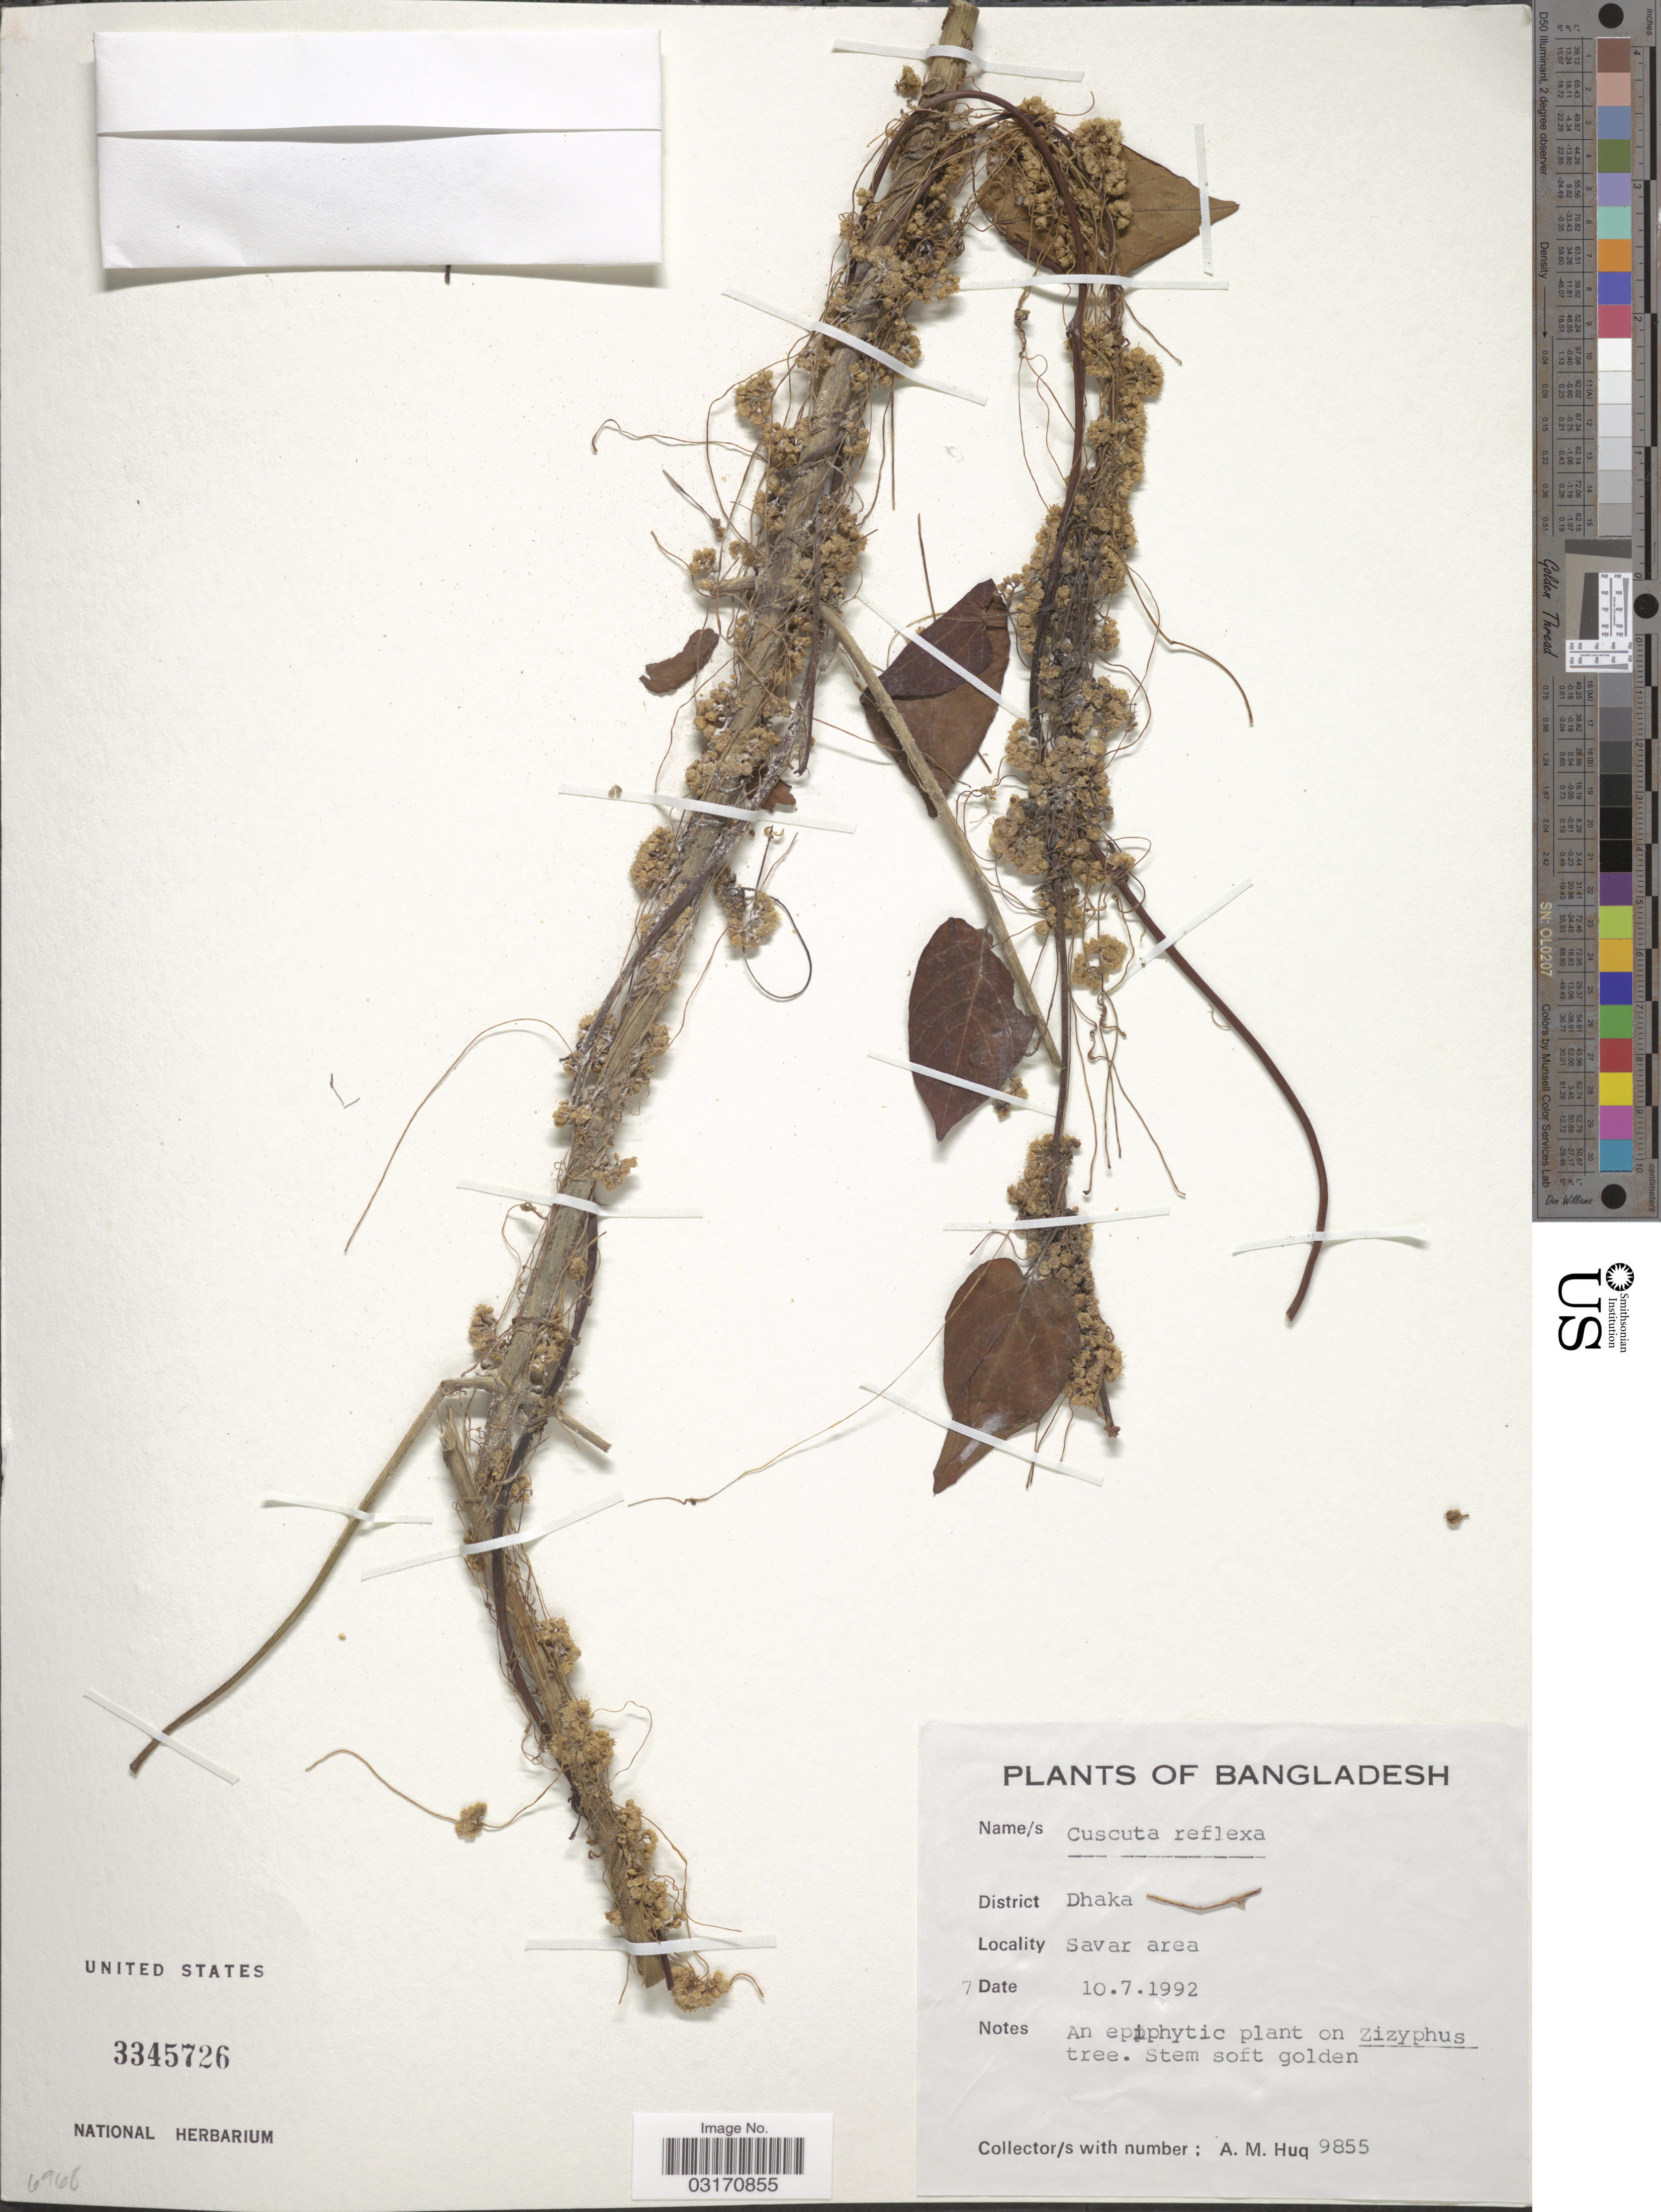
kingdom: Plantae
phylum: Tracheophyta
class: Magnoliopsida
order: Solanales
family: Convolvulaceae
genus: Cuscuta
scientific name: Cuscuta reflexa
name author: Roxb.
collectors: A. M. Huq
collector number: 9855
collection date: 1992-07-10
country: Bangladesh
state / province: Dhaka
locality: District Dhaka. Savar area.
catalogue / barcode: US 3345726